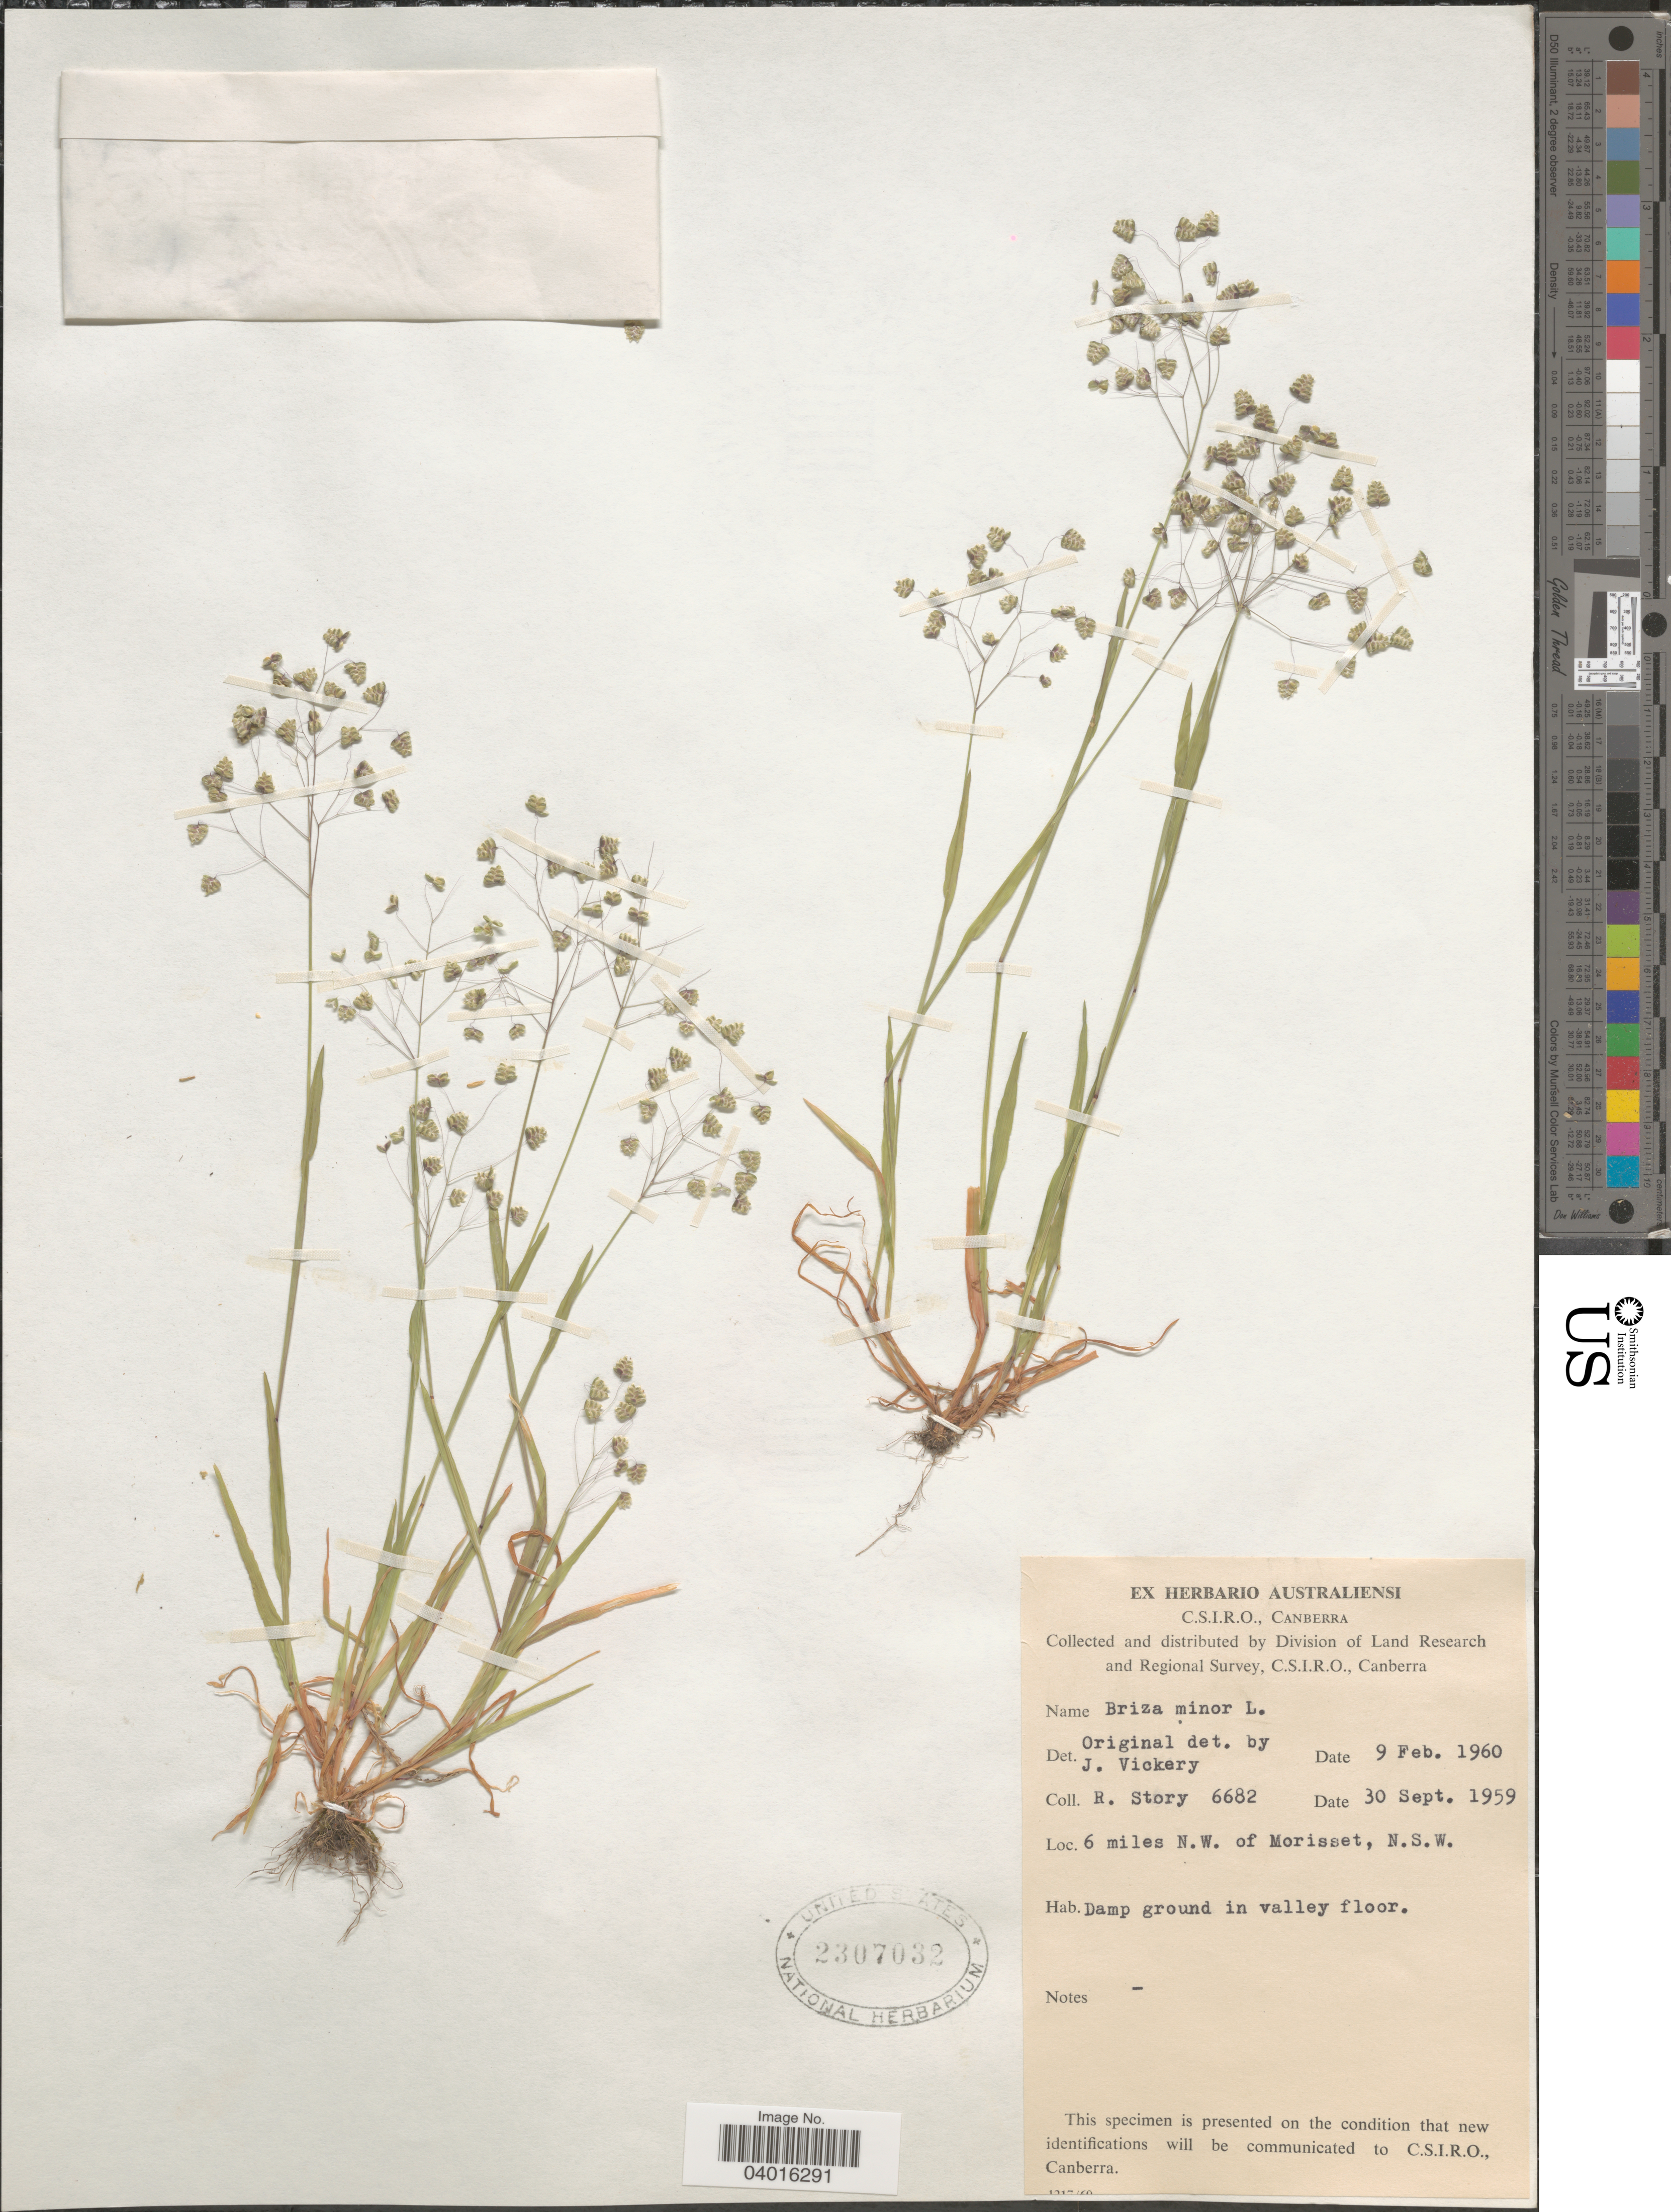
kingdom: Plantae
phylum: Tracheophyta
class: Liliopsida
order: Poales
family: Poaceae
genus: Briza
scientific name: Briza minor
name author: L.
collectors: R. Story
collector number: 6682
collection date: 1959-09-30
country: Australia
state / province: New South Wales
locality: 6 miles N.W. of Morisset, N.S.W.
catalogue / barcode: US 2307032